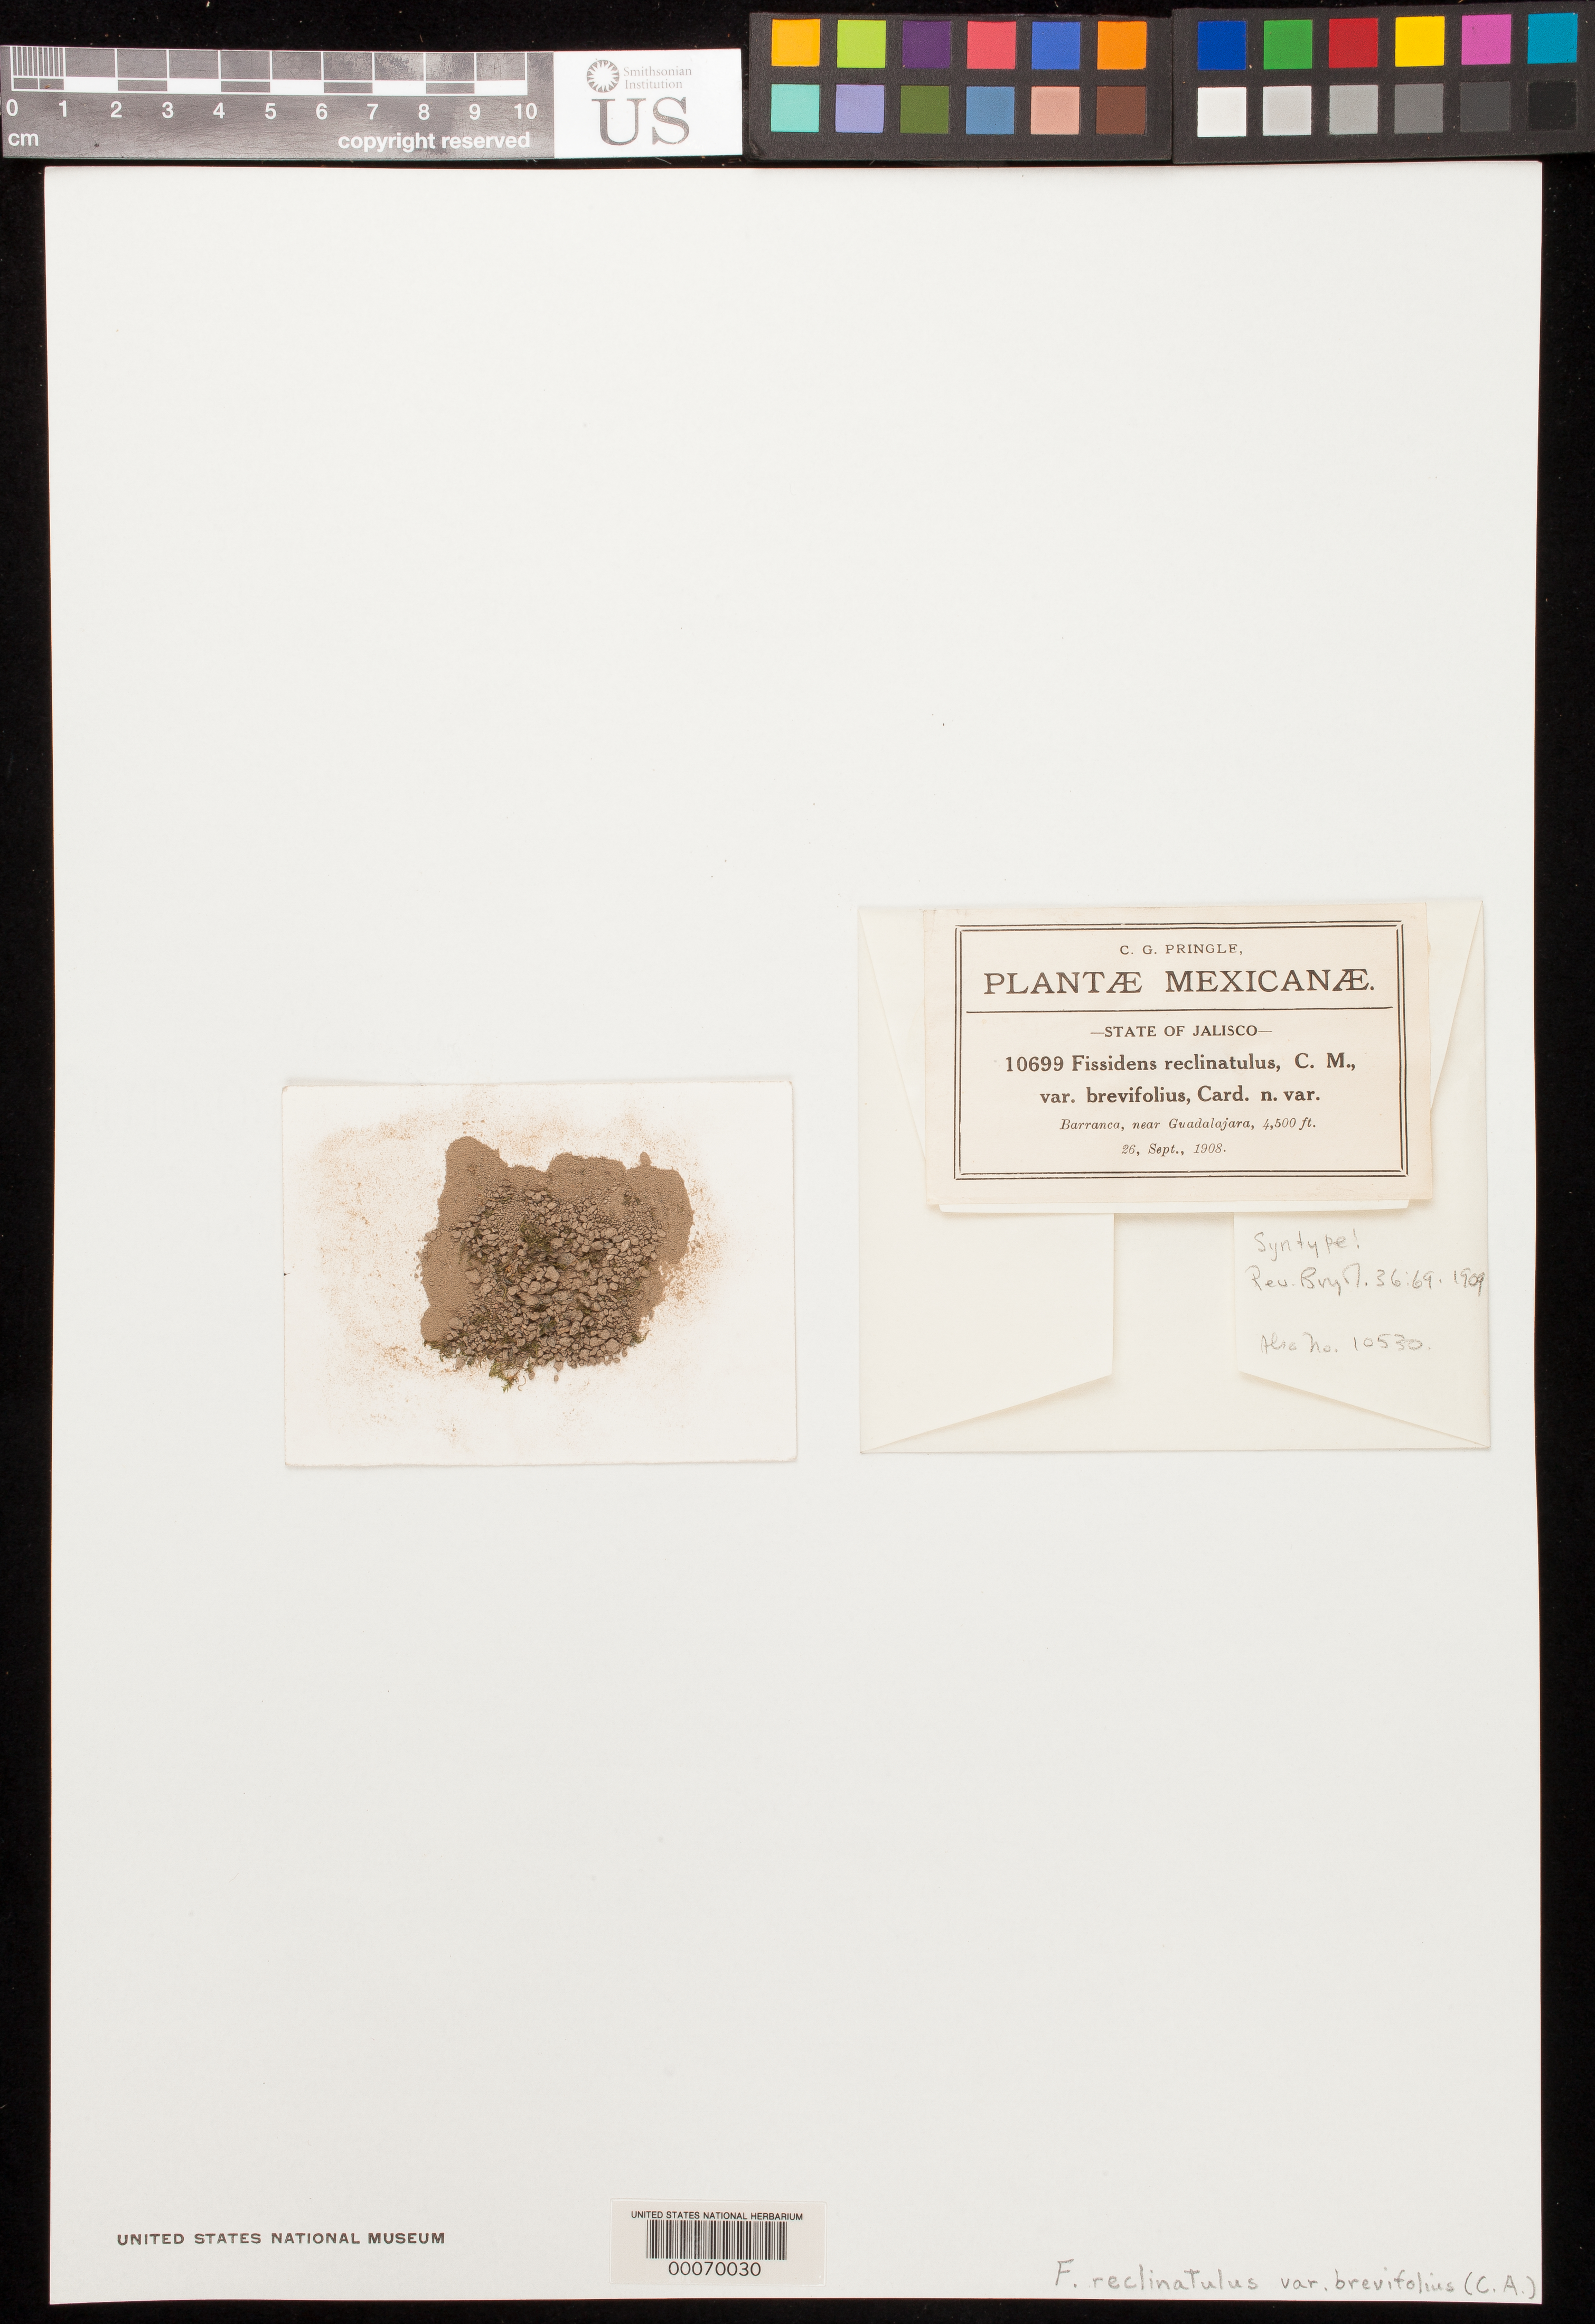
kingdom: Plantae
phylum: Bryophyta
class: Bryopsida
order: Dicranales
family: Fissidentaceae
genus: Fissidens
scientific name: Fissidens reclinatulus var. brevifolius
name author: Cardot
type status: Syntype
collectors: C. G. Pringle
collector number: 10699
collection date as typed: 26 Sep 1908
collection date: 1908-09-26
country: Mexico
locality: Barranca, near Guadalajara.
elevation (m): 1372